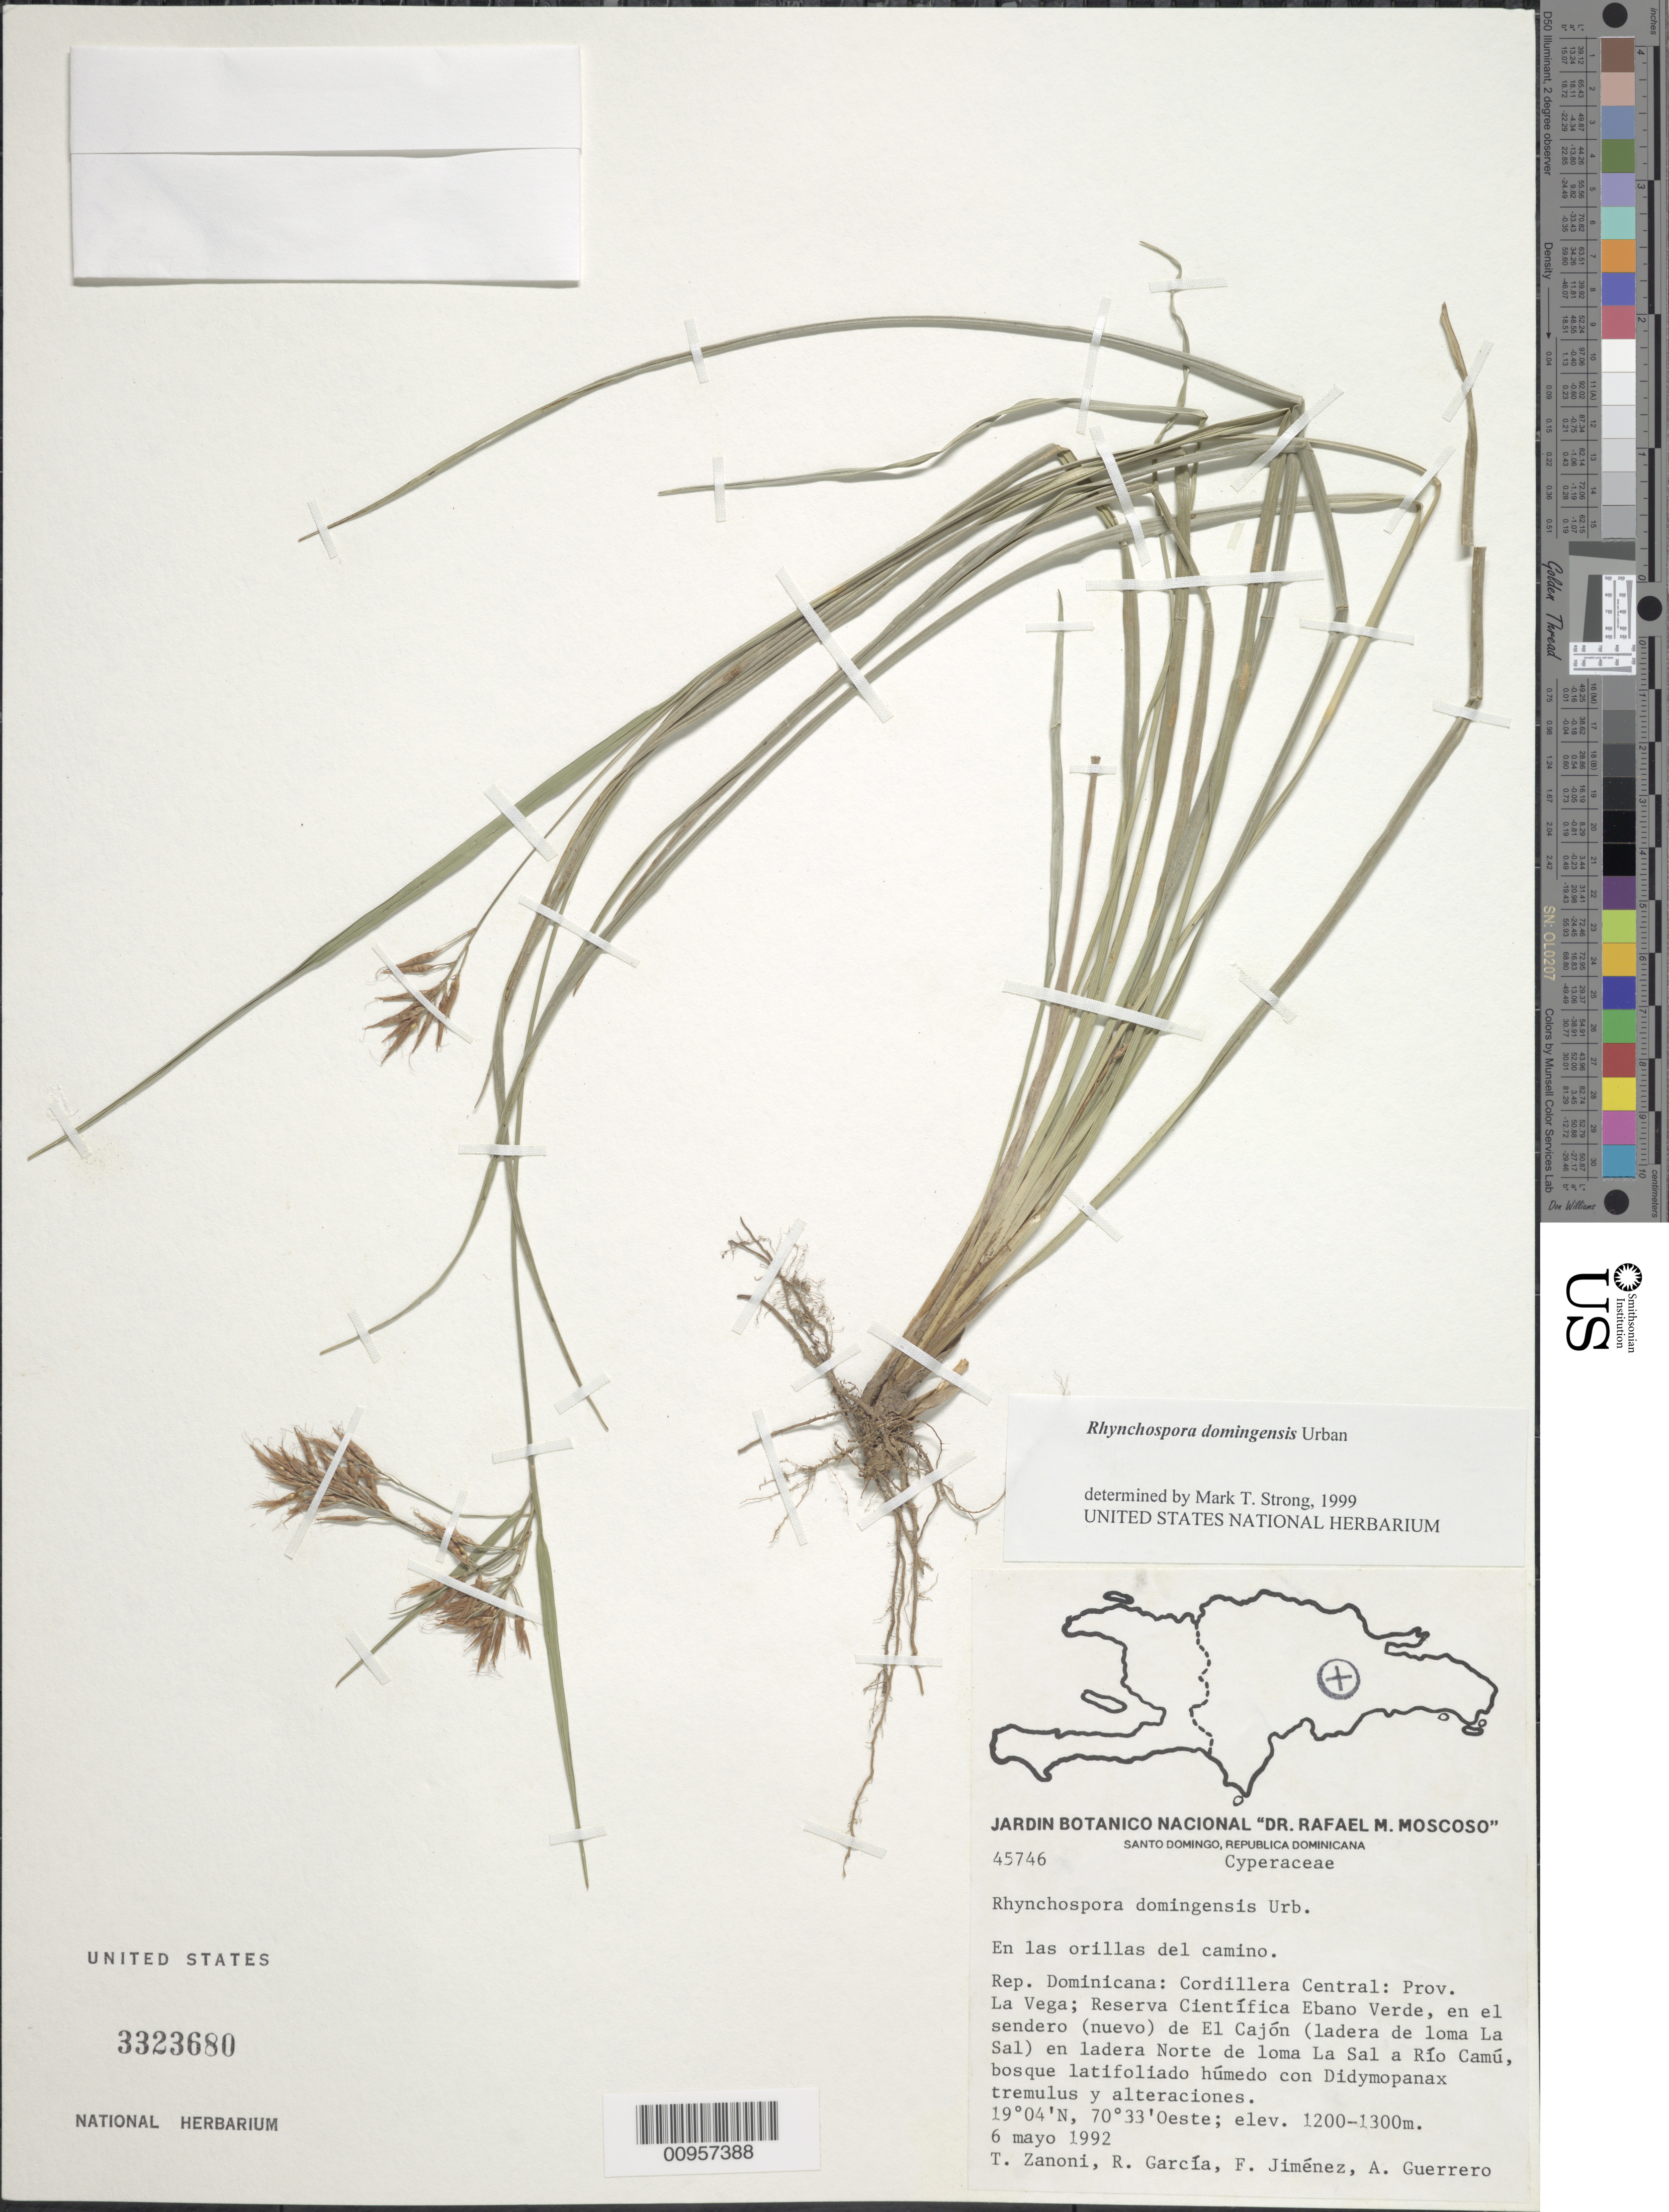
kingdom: Plantae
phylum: Tracheophyta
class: Liliopsida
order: Poales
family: Cyperaceae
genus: Rhynchospora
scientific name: Rhynchospora domingensis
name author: Urb.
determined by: Strong, M. T., (US), Smithsonian Institution - National Museum of Natural History (UNITED STATES)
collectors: T. A. Zanoni, R. G. García, F. Jiménez & A. Guerrero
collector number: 45746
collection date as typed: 06 May 1992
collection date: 1992-05-06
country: Dominican Republic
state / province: La Vega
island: Hispaniola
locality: Cordillera Central, Reserva Científica Ebano Verde, en el sendero (nuevo) de El Cajón (ladera de loma La Sal) en ladera Norte de loma La Sal a Río Camú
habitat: En las orillas del camino, bosque latifoliado húmedo con Didymopanax tremulus y alteraciones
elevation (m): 1200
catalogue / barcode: US 3323680